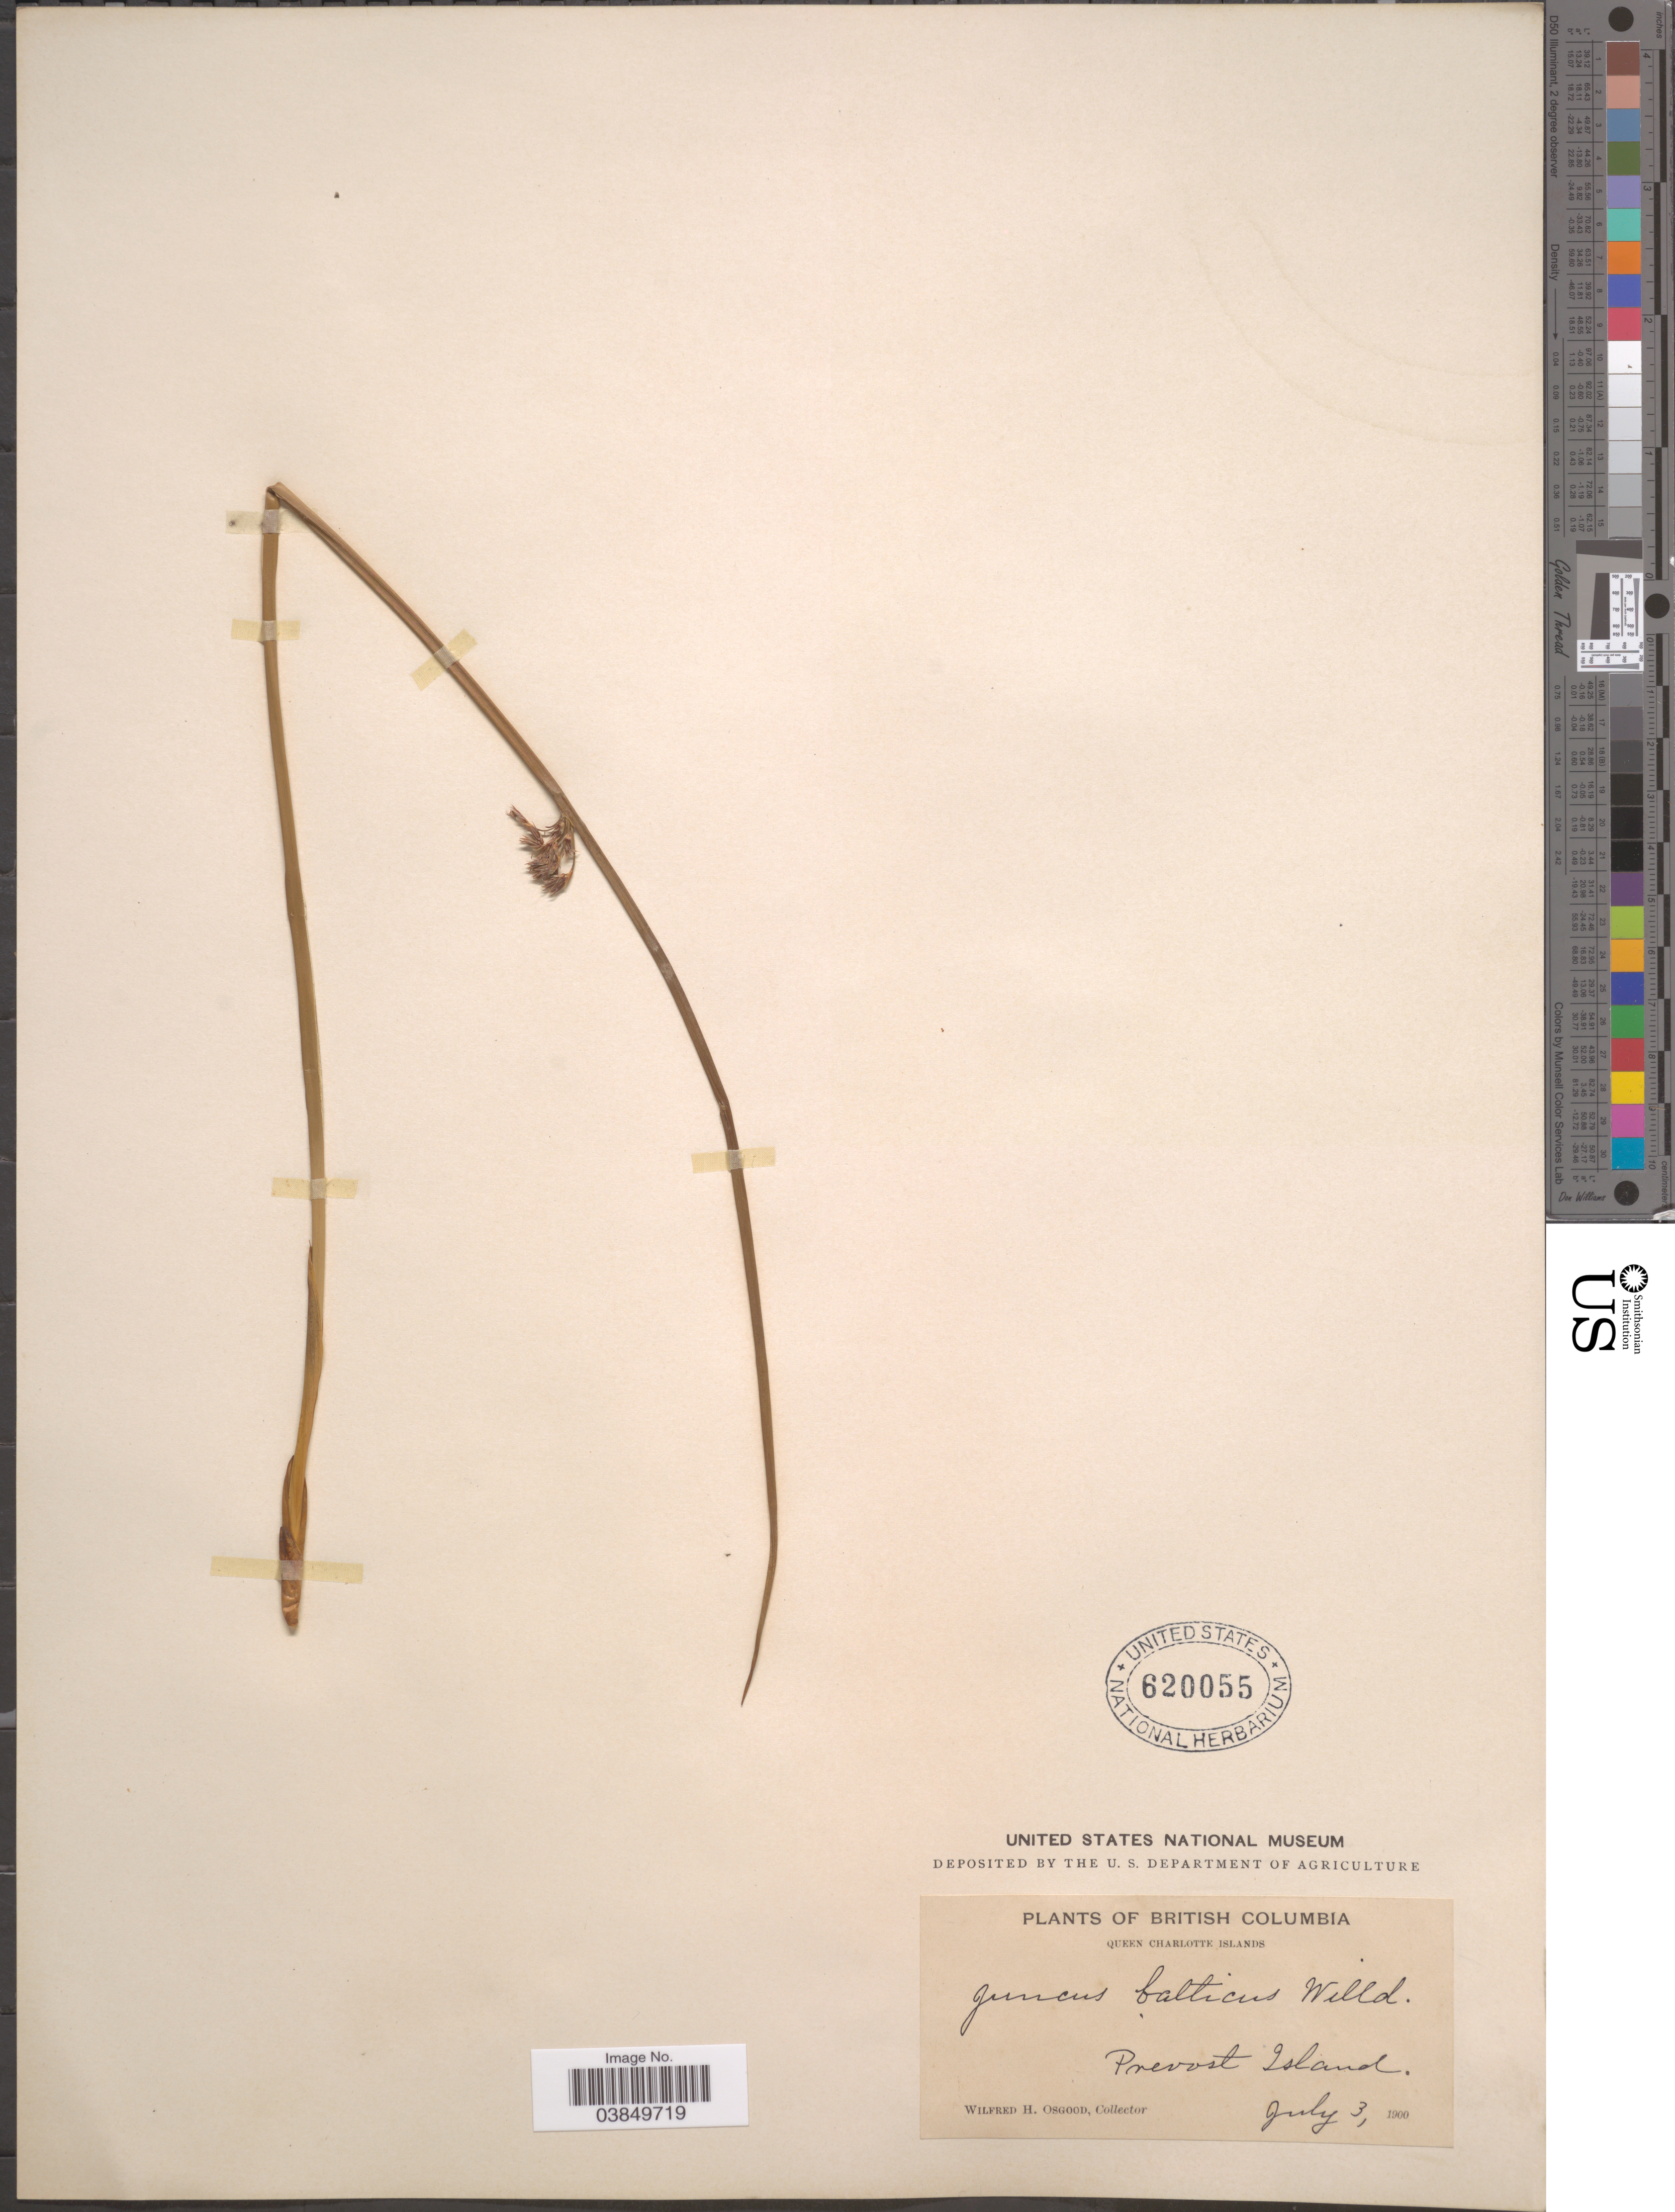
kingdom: Plantae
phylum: Tracheophyta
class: Liliopsida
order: Poales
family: Juncaceae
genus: Juncus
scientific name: Juncus balticus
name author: Willd.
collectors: W. Osgood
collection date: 1900-07-03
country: Canada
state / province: British Columbia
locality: Queen Charlotte Islands. Prevost Island.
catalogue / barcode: US 620055